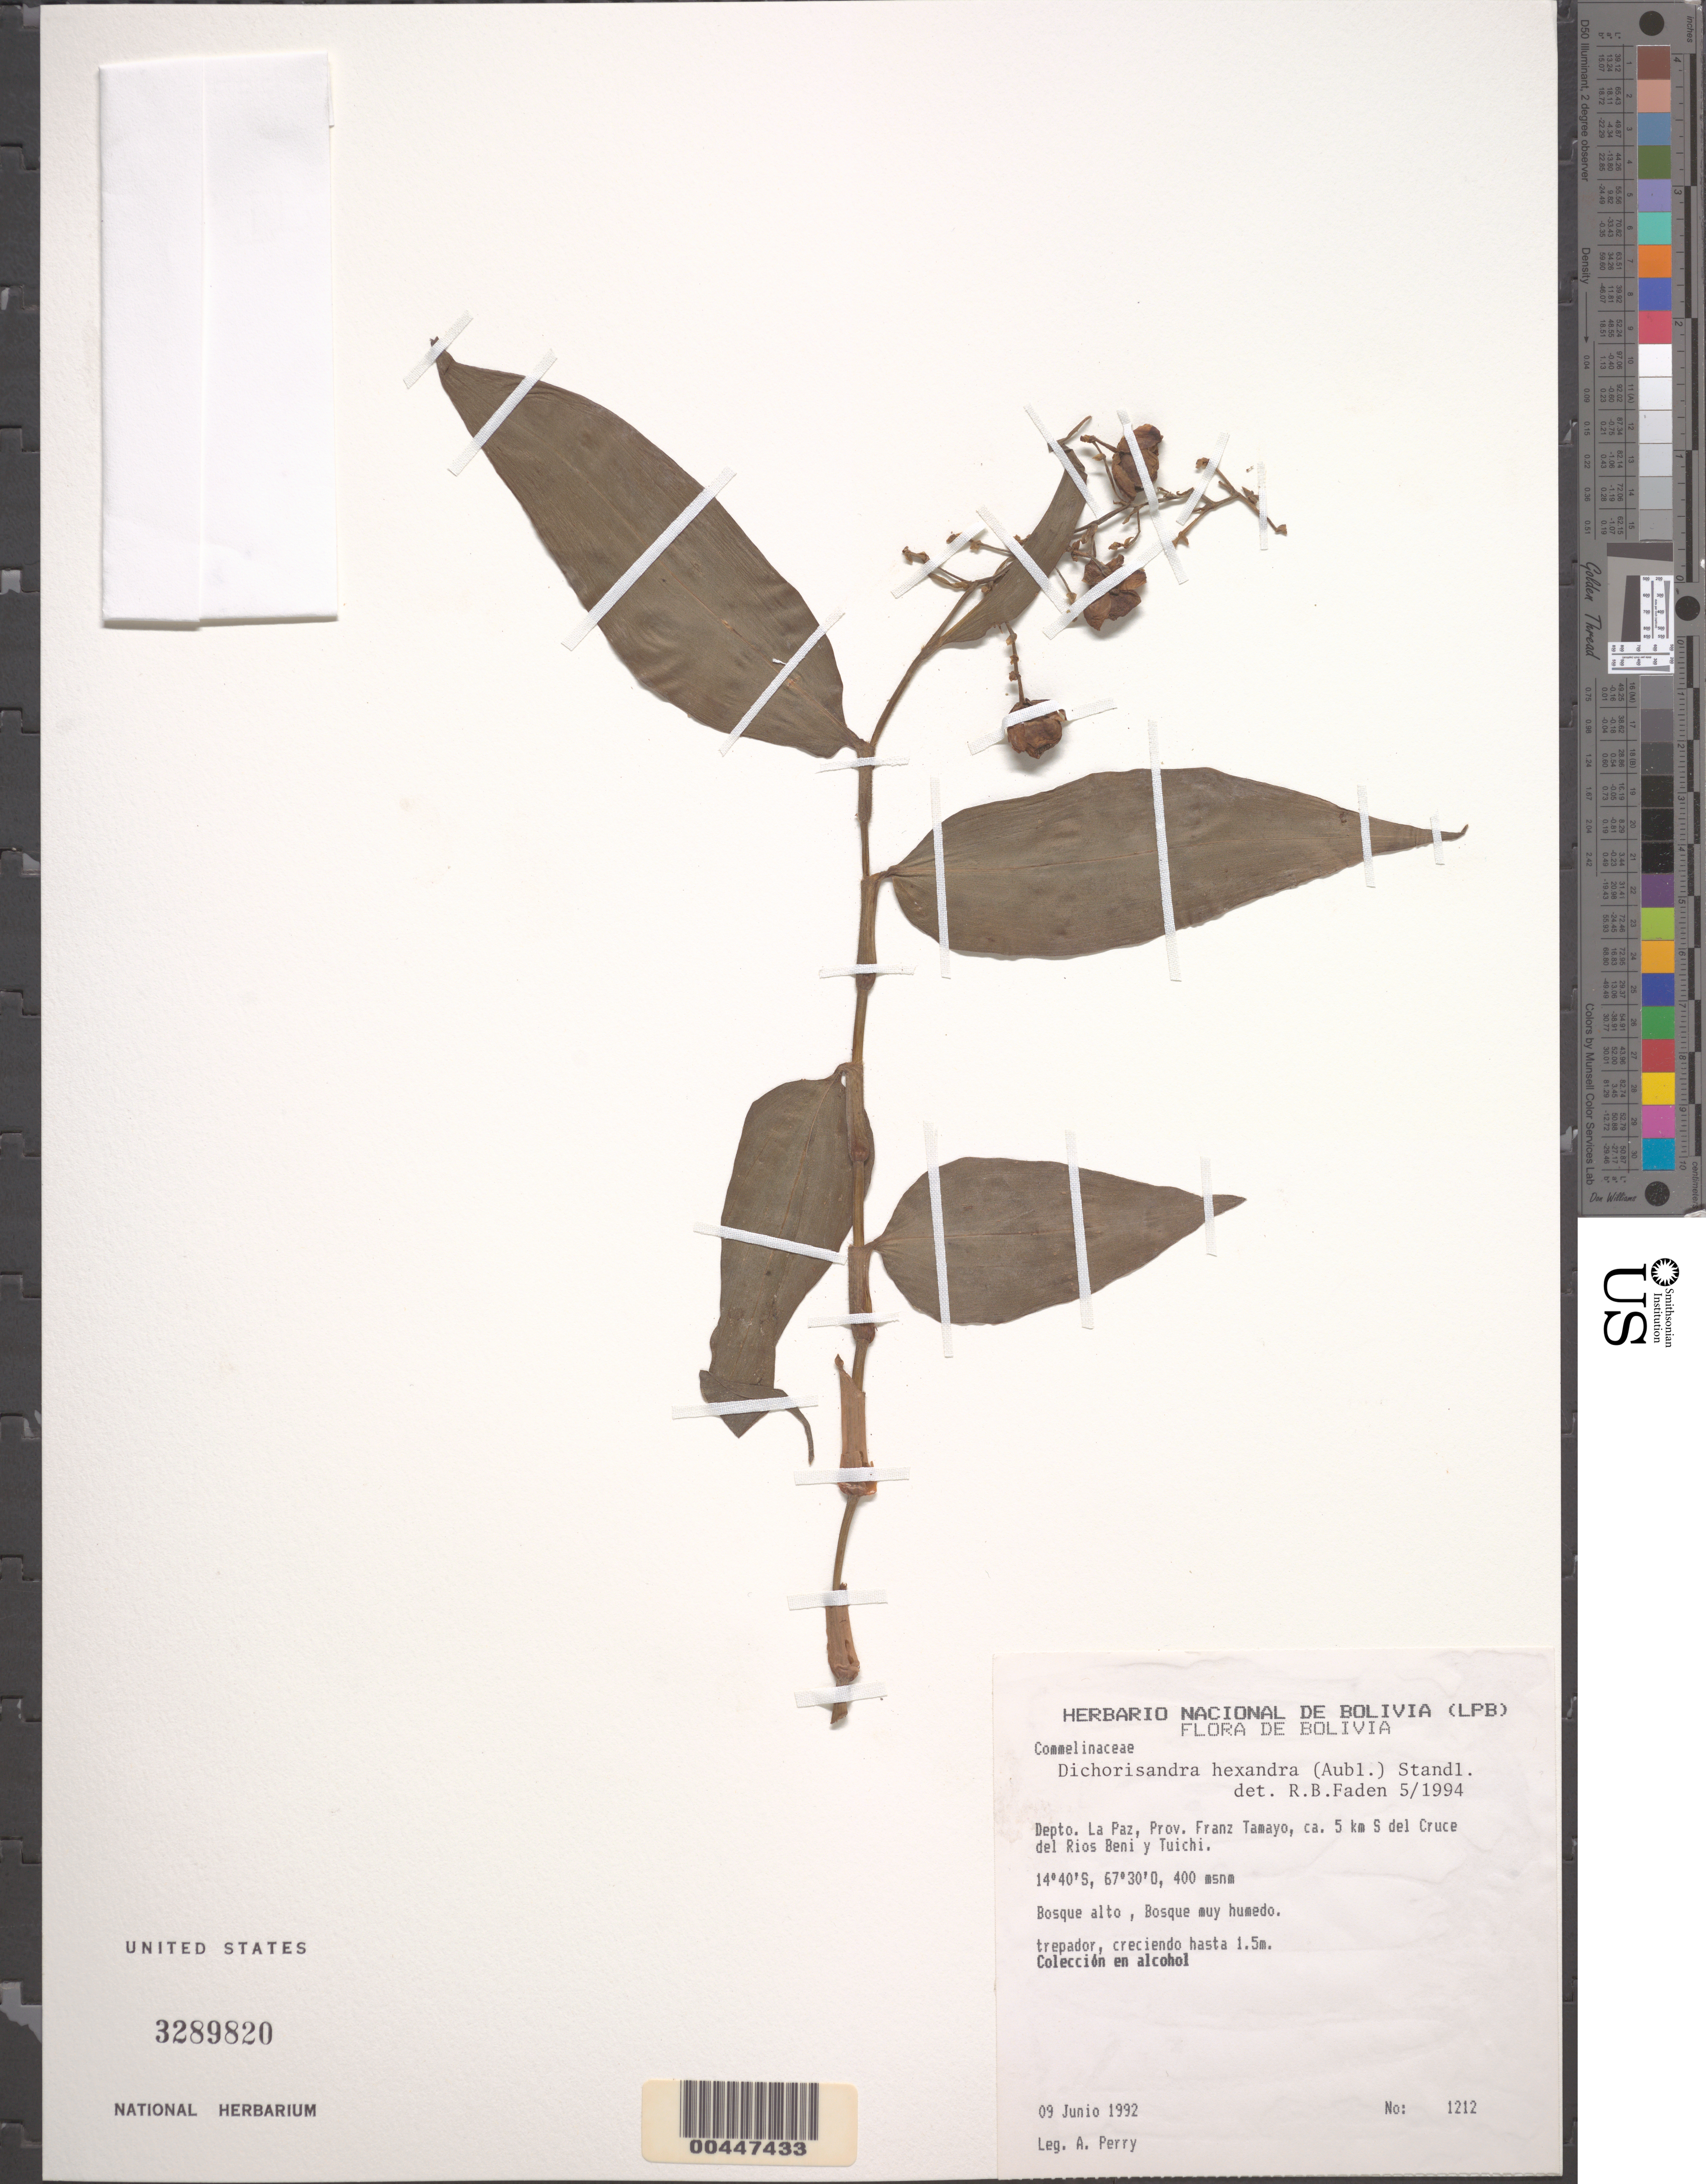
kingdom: Plantae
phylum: Tracheophyta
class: Liliopsida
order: Commelinales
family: Commelinaceae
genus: Dichorisandra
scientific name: Dichorisandra hexandra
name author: (Aubl.) Standl.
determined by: Faden, Robert B., (US), Smithsonian Institution - National Museum of Natural History (UNITED STATES)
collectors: A. Perry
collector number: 1212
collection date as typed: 09 Jun 1992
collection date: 1992-06-09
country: Bolivia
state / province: La Paz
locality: Franz Tamayo, S of Cruce del Rios Beni and Tuichi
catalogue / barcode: US 3289820